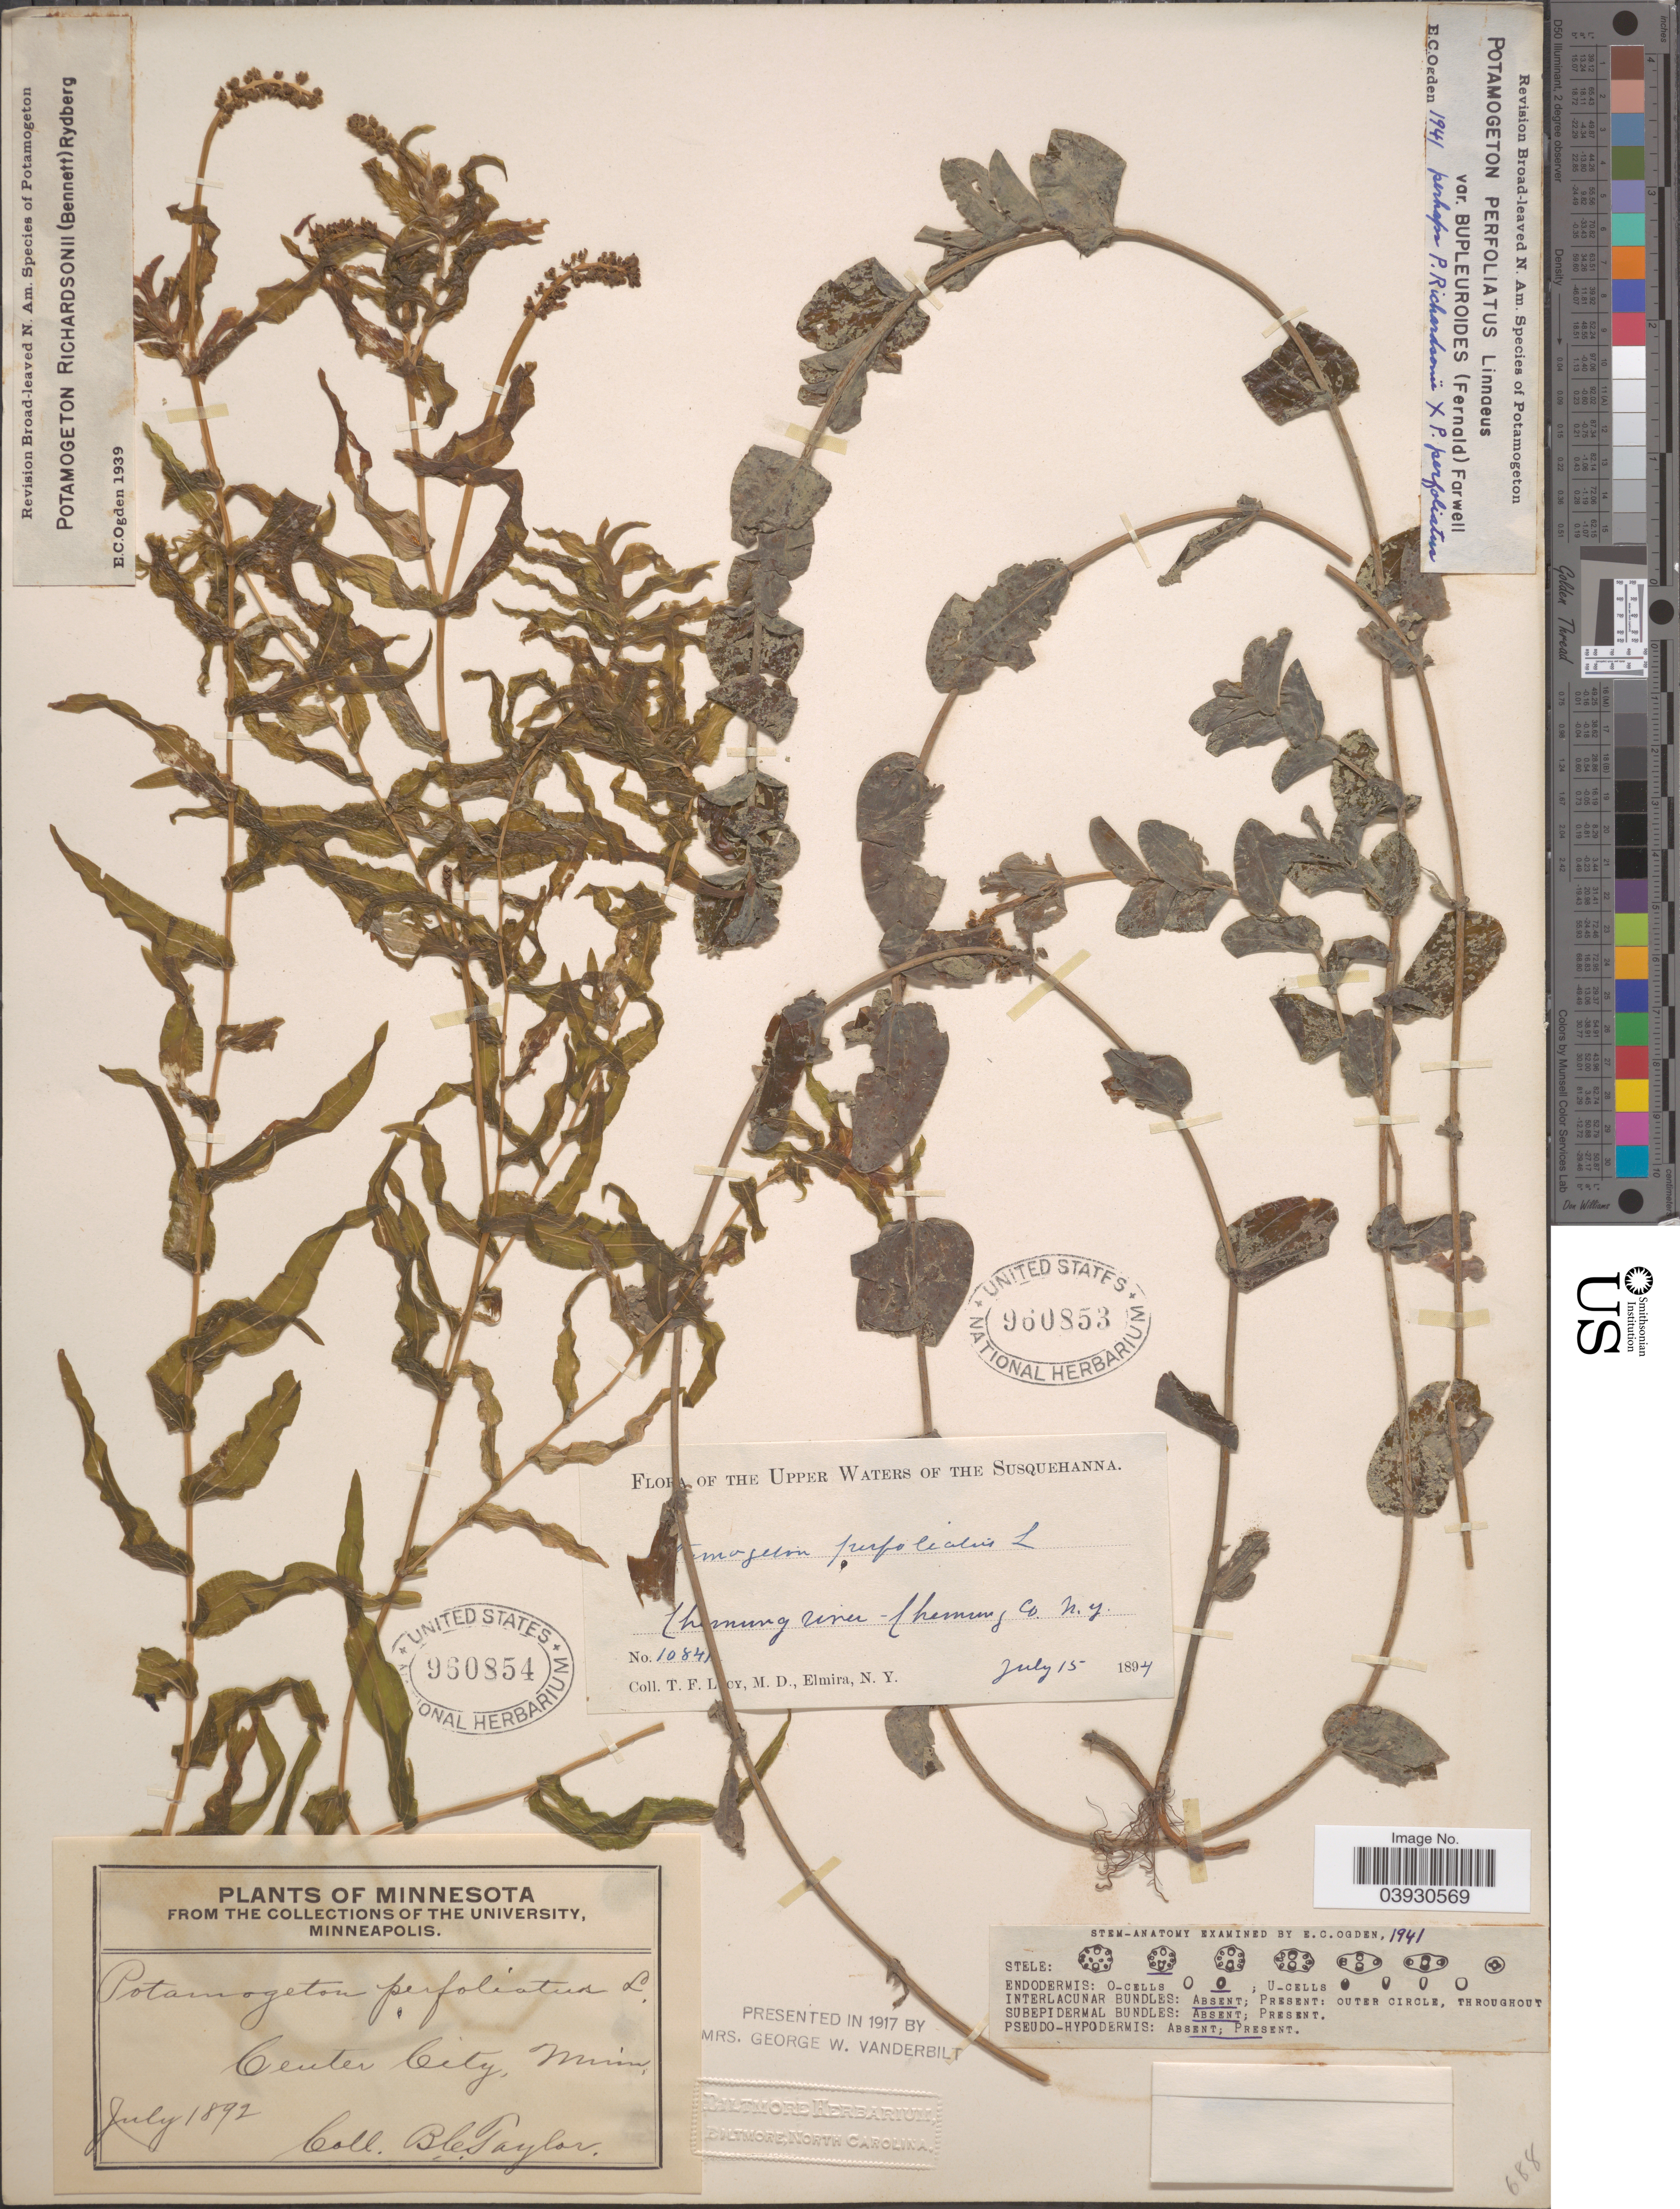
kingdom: Plantae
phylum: Tracheophyta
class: Liliopsida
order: Alismatales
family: Potamogetonaceae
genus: Potamogeton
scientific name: Potamogeton perfoliatus var. bupleuroides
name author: (Fernald) Farw.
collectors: B. C. Taylor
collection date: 1892-07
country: United States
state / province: Minnesota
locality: Center City.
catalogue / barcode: US 960854